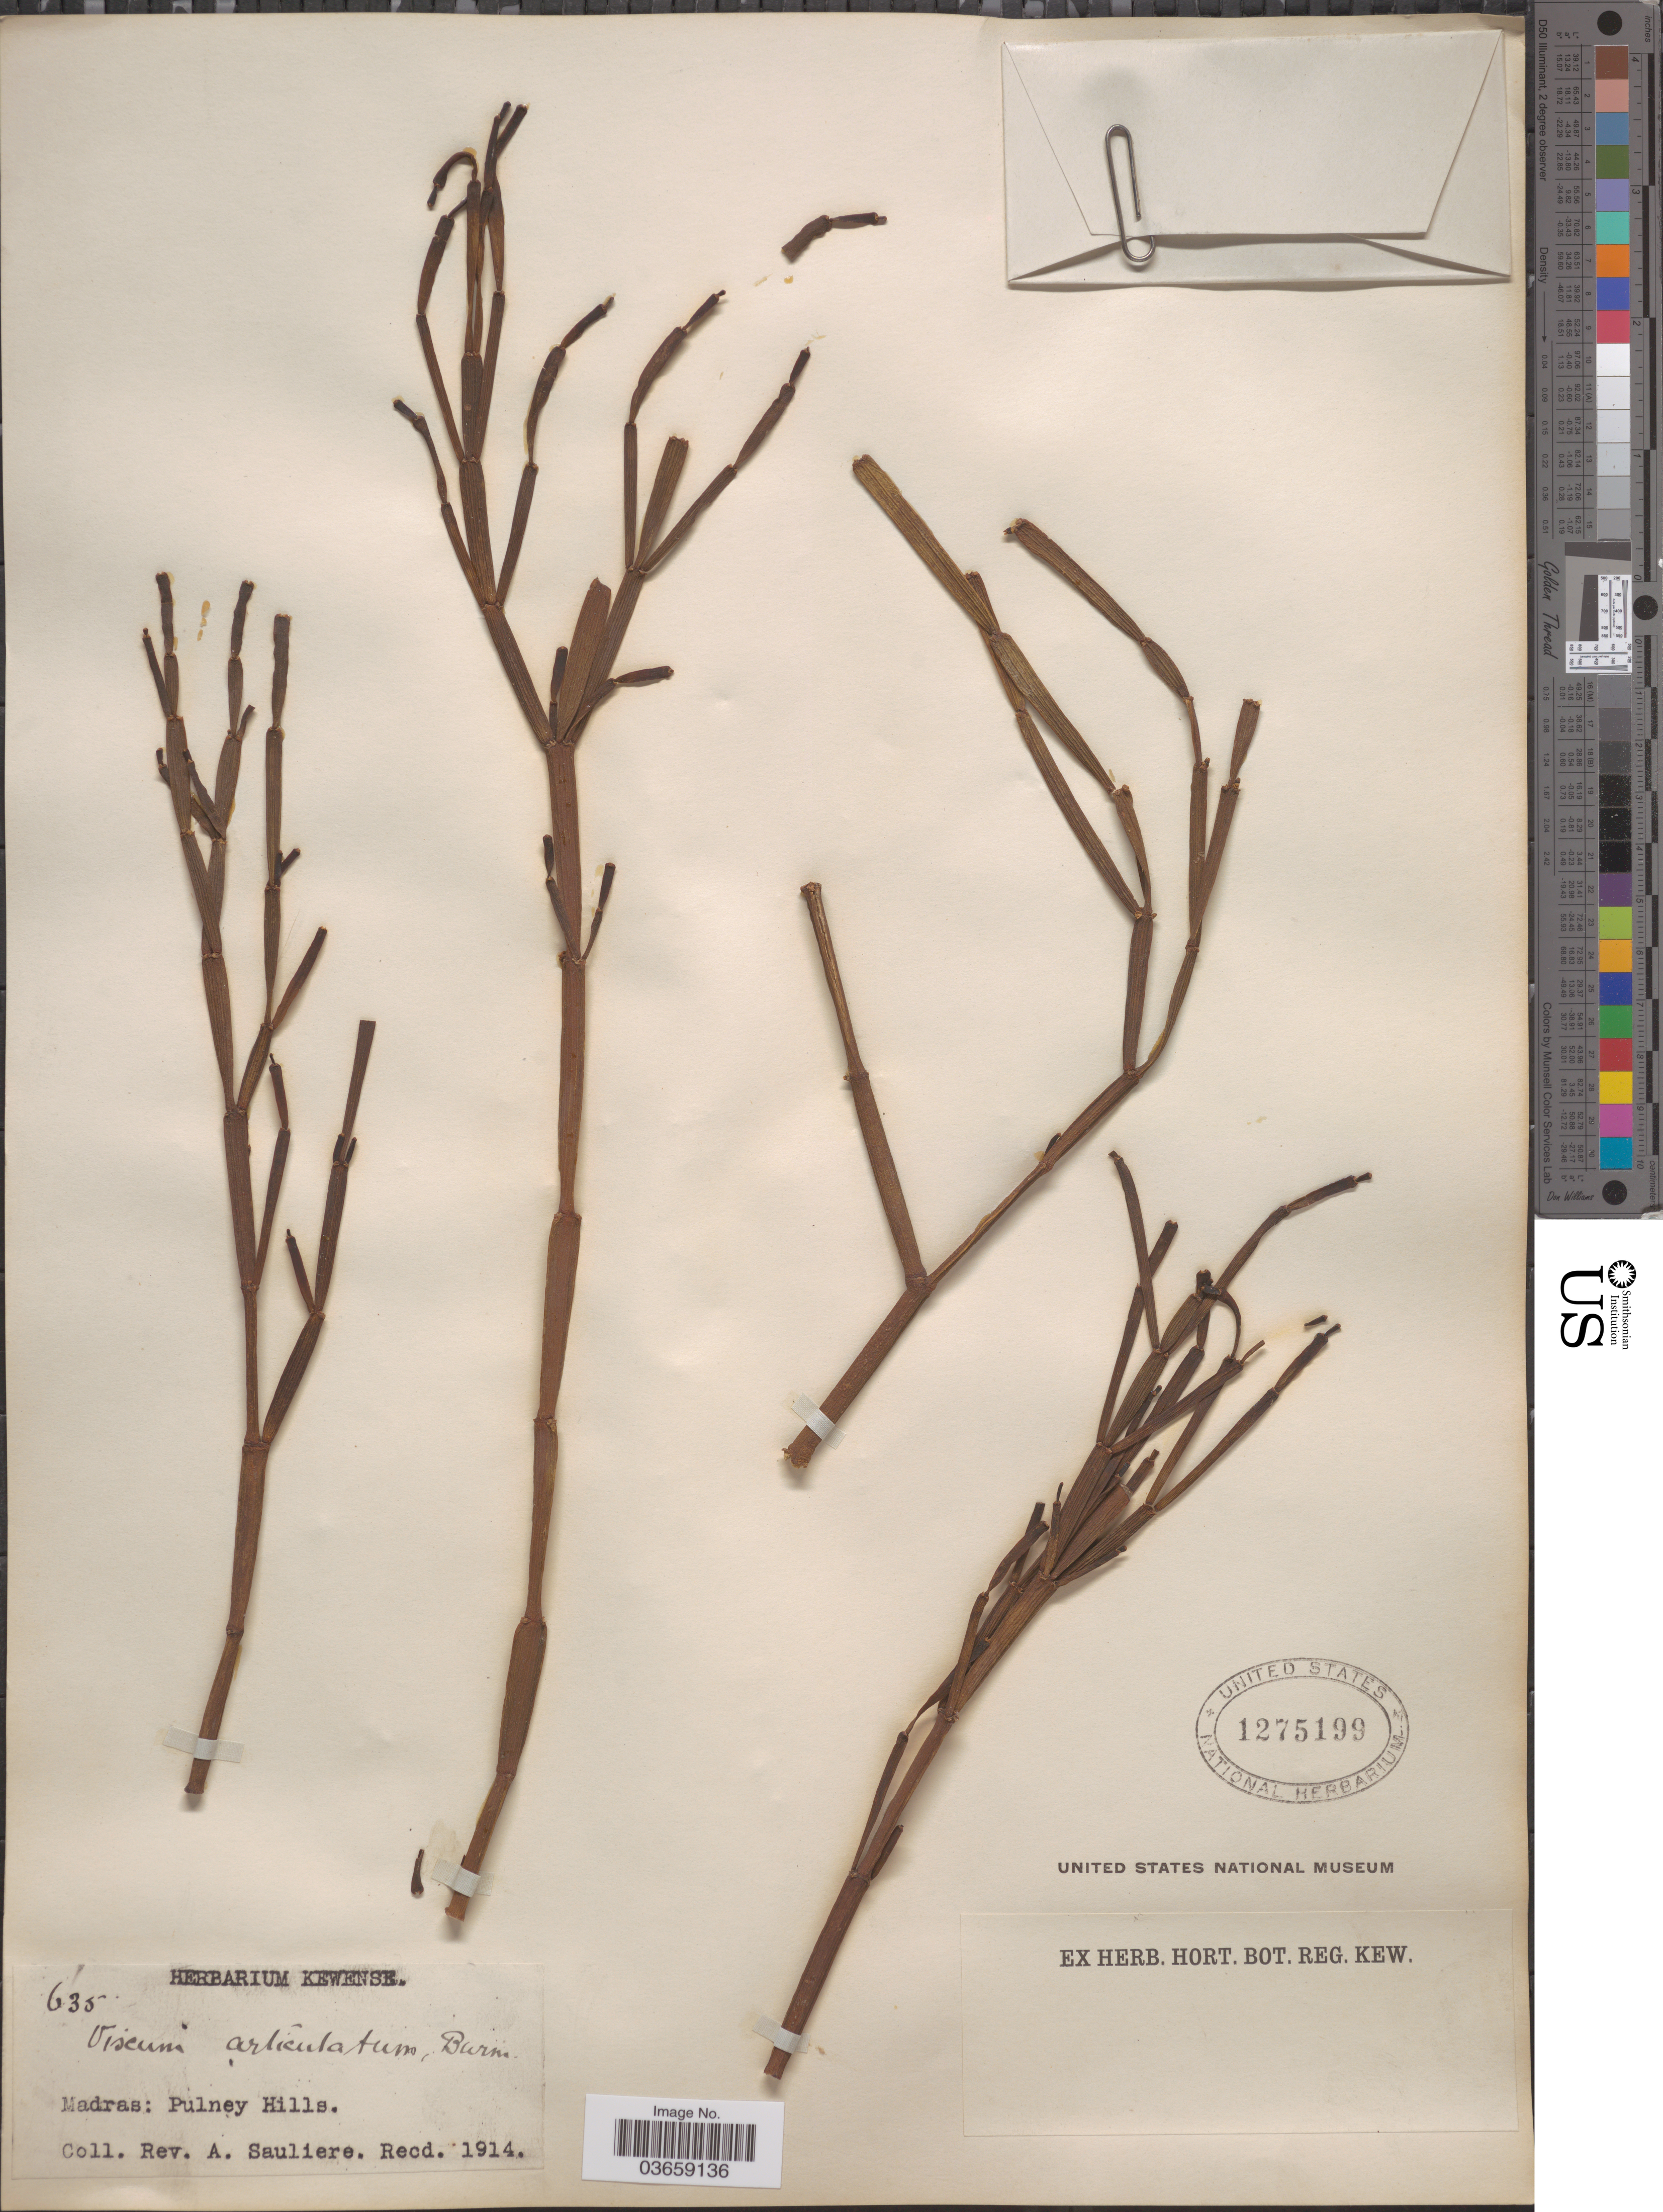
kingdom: Plantae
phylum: Tracheophyta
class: Magnoliopsida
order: Santalales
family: Viscaceae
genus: Viscum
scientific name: Viscum articulatum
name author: Burm. f.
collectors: A. Sauliere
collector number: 635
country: India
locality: Madras: Pulney Hills.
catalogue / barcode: US 1275199